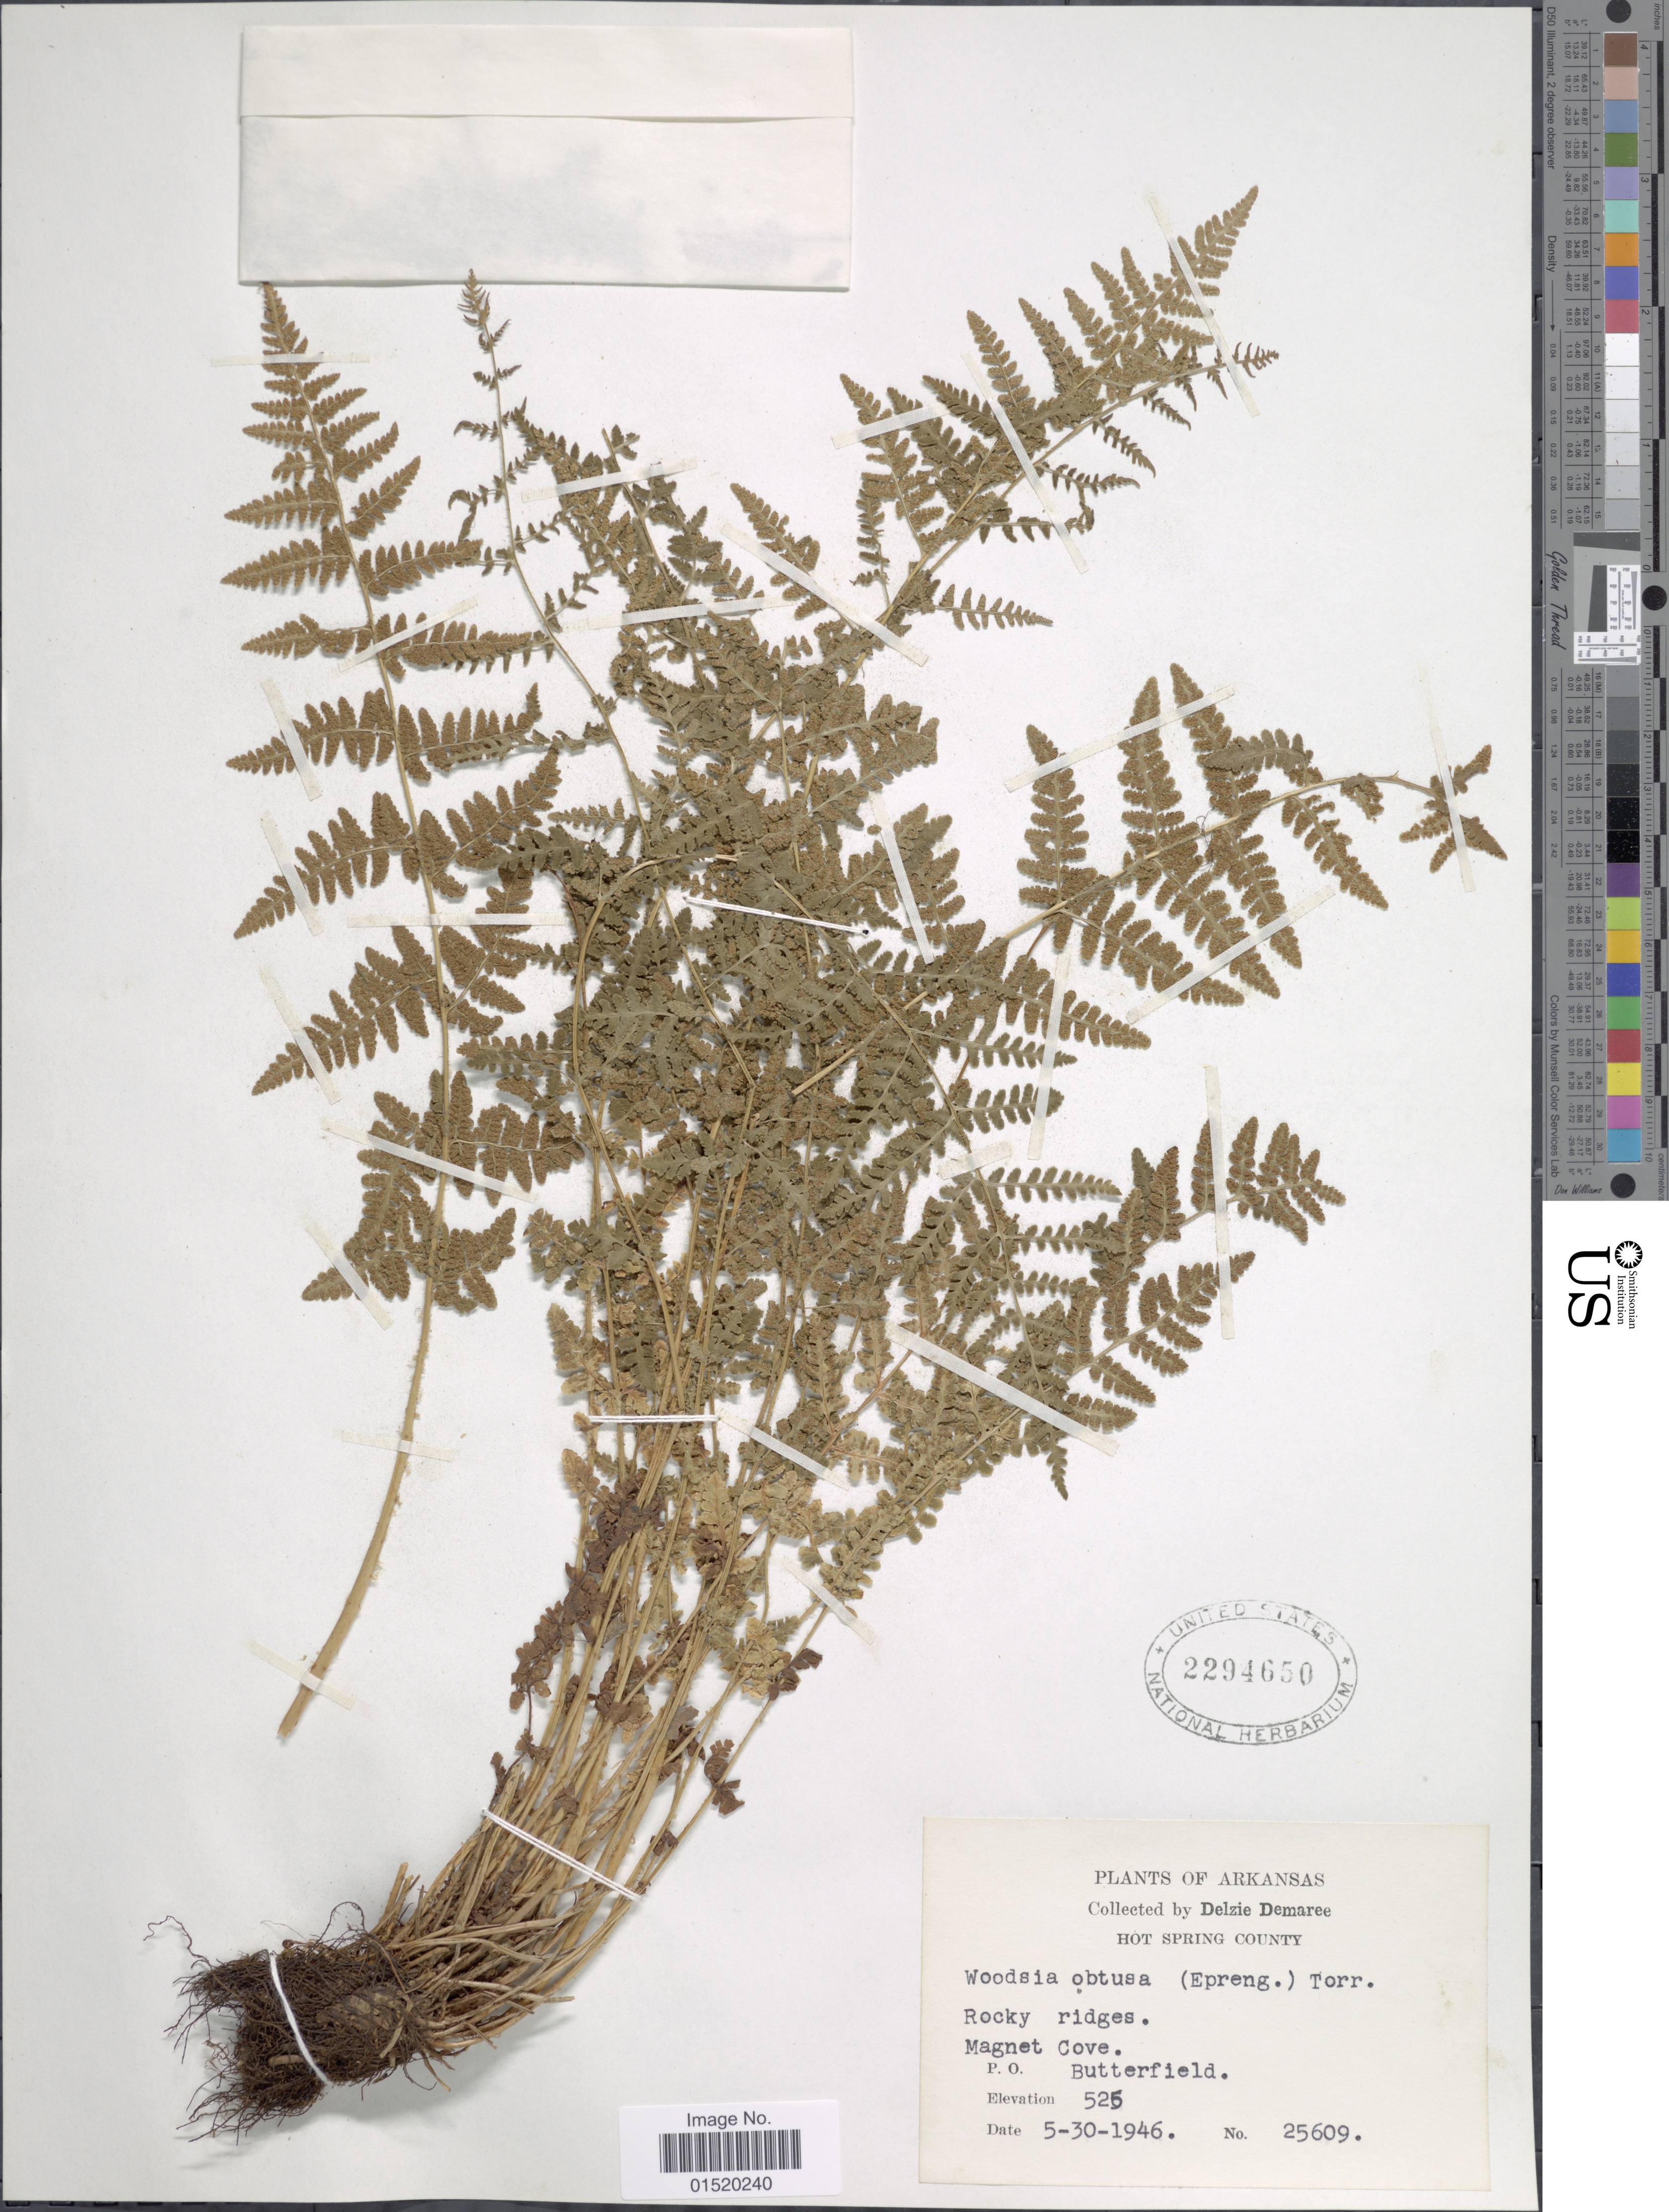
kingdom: Plantae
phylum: Tracheophyta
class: Polypodiopsida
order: Polypodiales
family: Woodsiaceae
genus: Woodsia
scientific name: Woodsia obtusa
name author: (Spreng.) Torr.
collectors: D. Demaree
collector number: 25609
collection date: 1946-05-30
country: United States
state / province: Arkansas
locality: Hot Spring County, Rocky ridges, Magnet Cove, P.O. Butterfield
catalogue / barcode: US 2294650